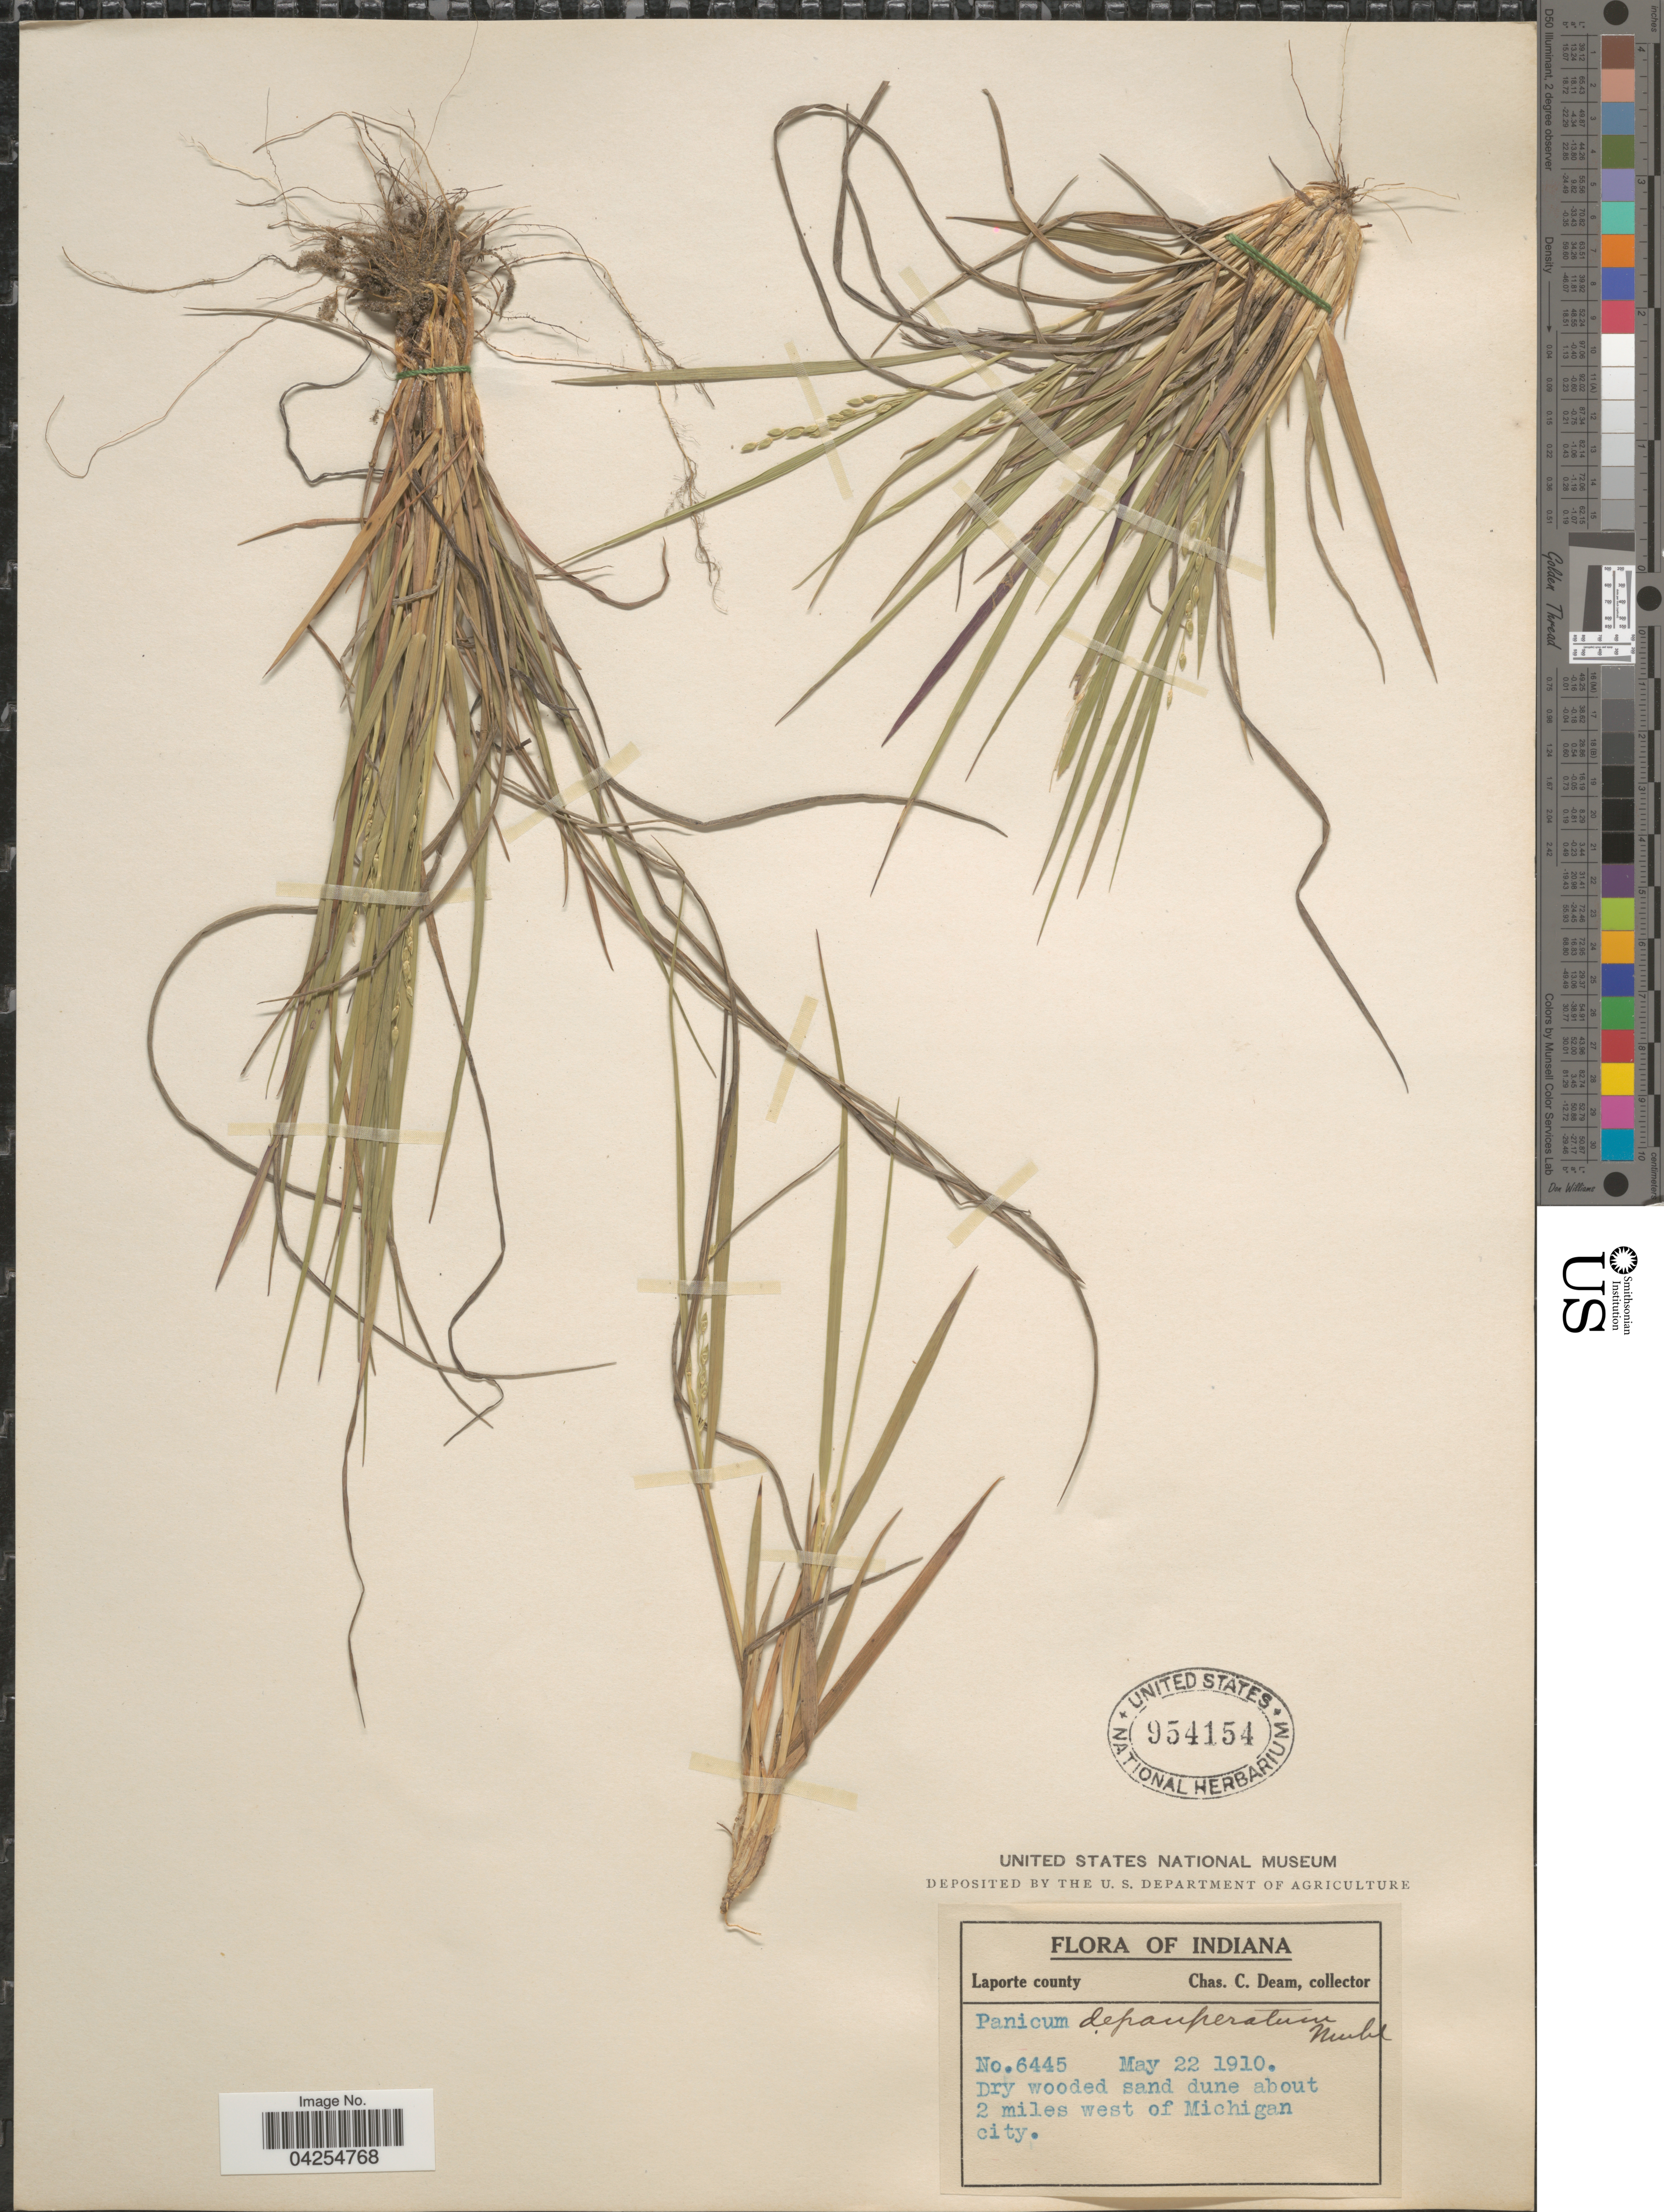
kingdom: Plantae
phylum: Tracheophyta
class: Liliopsida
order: Poales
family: Poaceae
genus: Dichanthelium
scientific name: Dichanthelium depauperatum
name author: (Muhl.) Gould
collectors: C. C. Deam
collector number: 6445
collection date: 1910-05-22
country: United States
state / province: Indiana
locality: Laporte county. About 2 miles west of Michigan city.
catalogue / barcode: US 954154